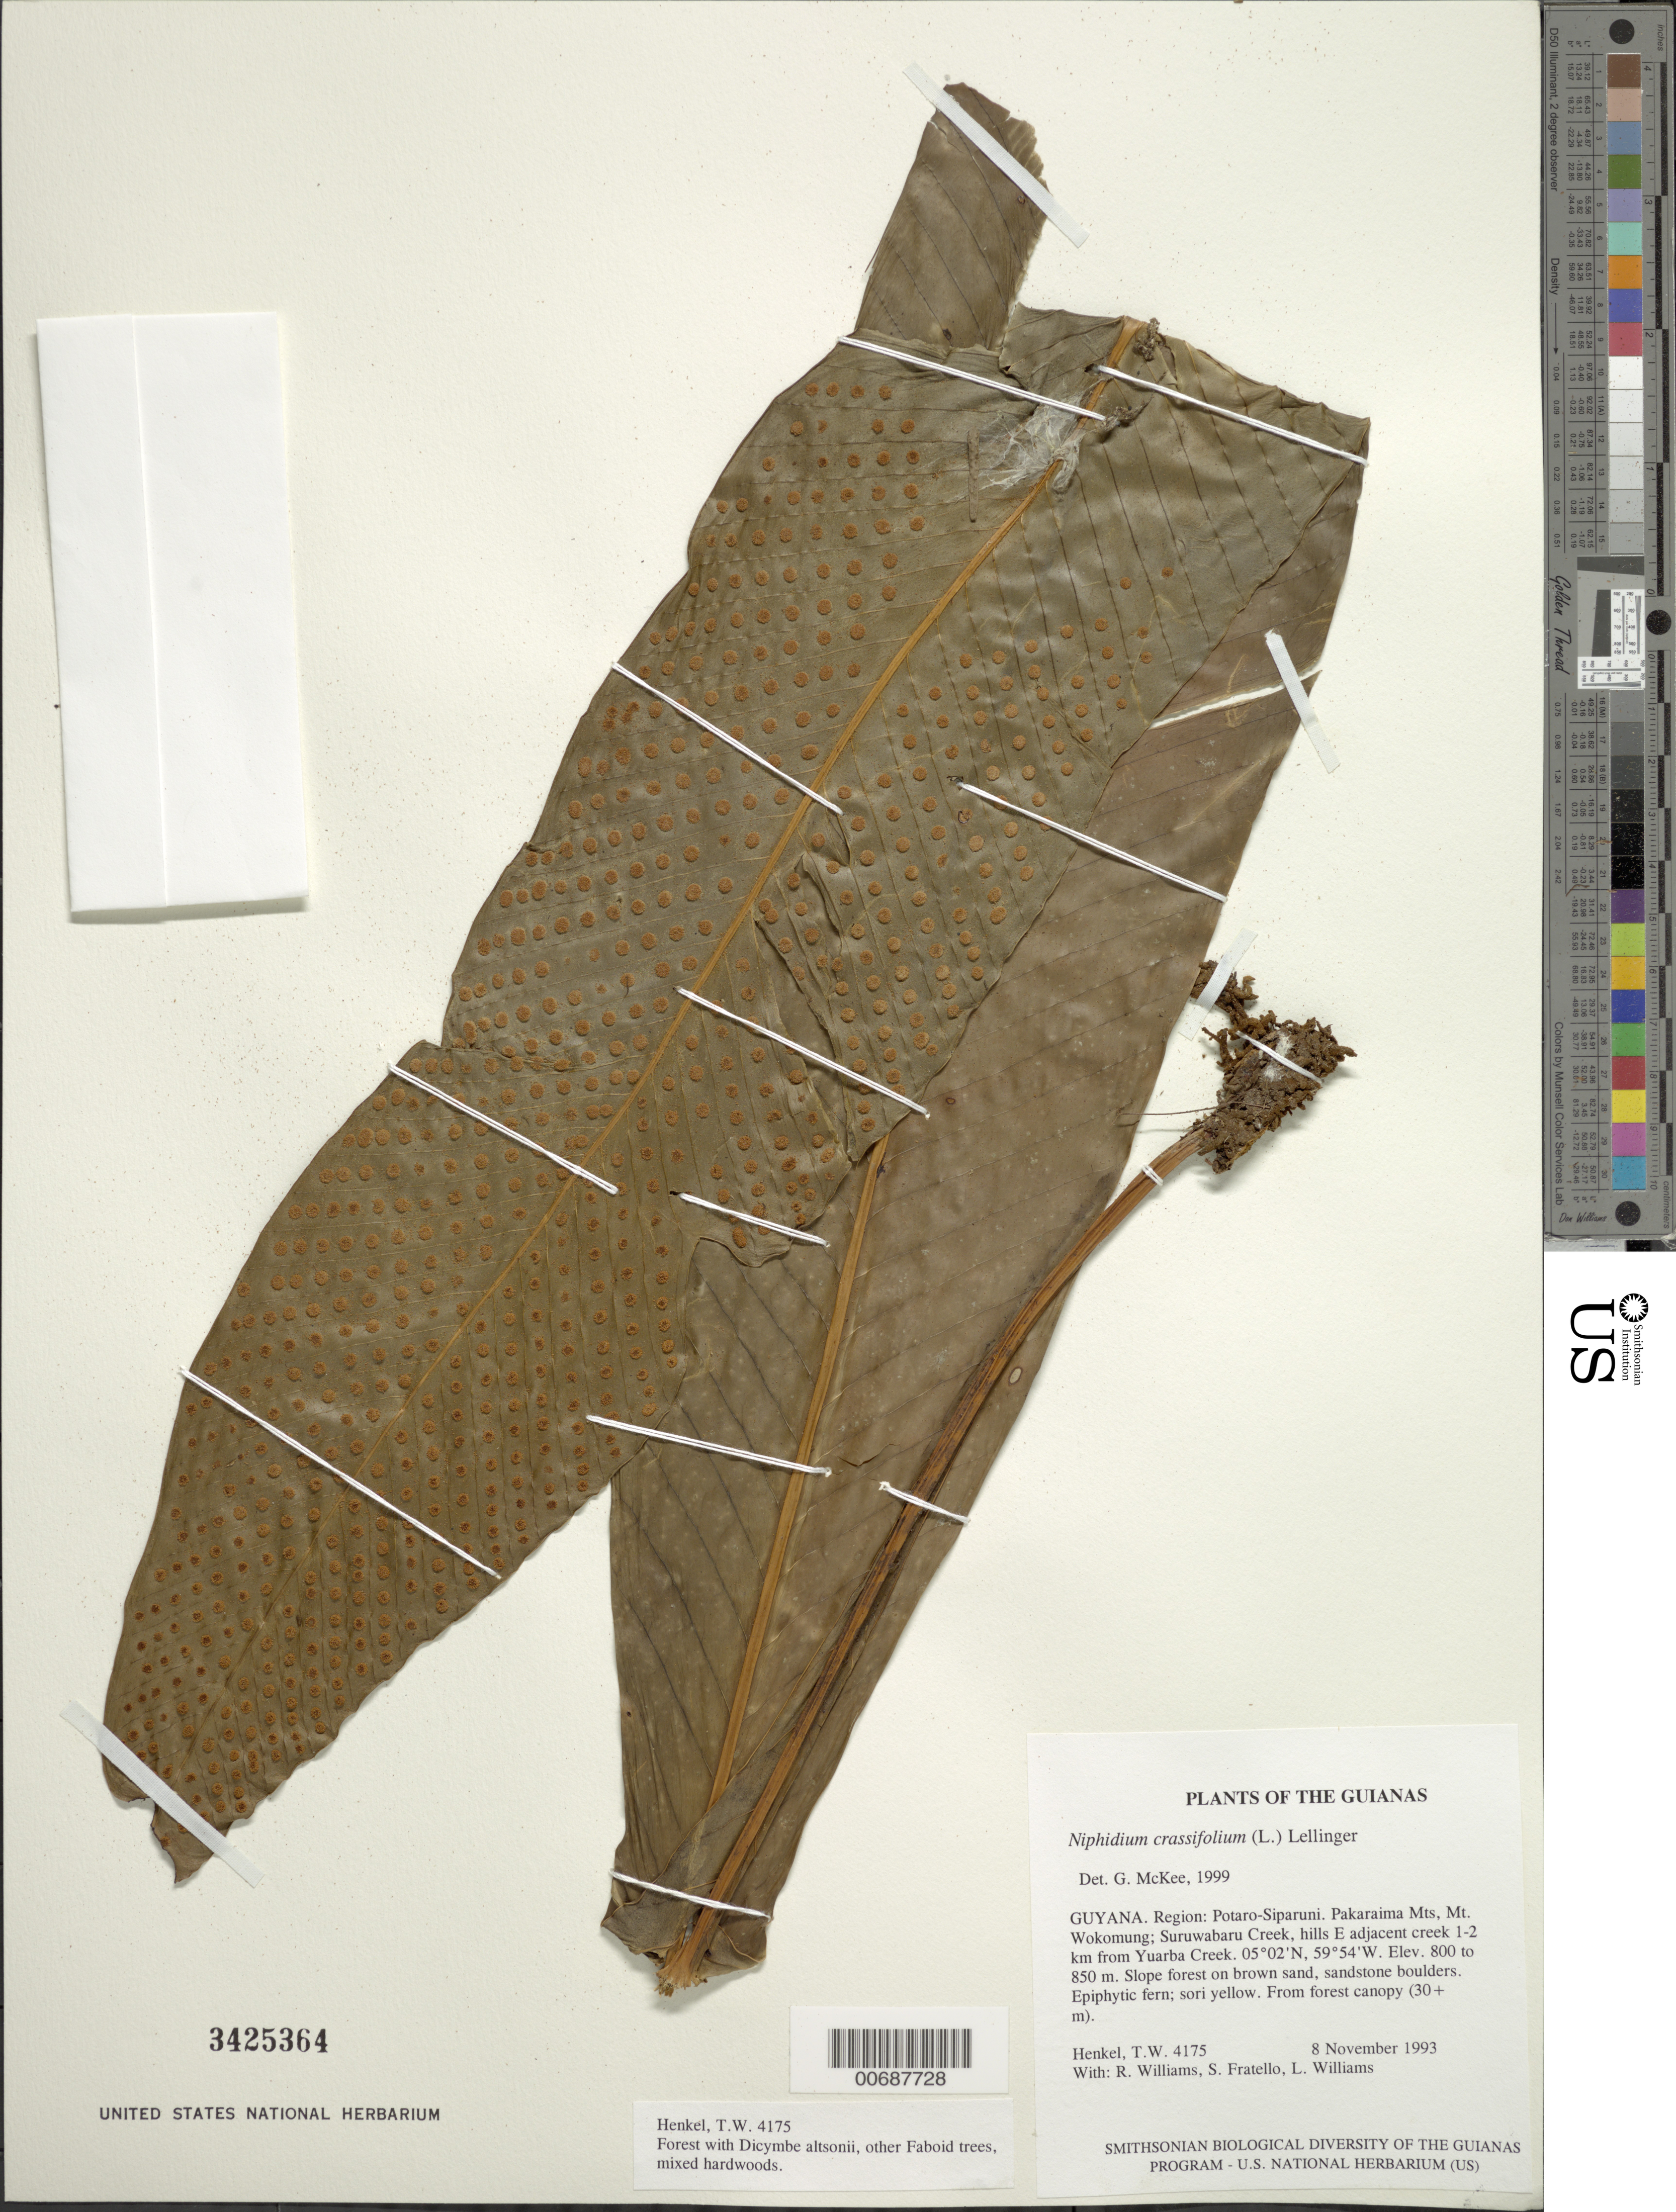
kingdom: Plantae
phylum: Tracheophyta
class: Polypodiopsida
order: Polypodiales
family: Polypodiaceae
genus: Niphidium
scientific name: Niphidium crassifolium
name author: (L.) Lellinger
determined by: McKee, G. S., (US), NMNH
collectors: T. Henkel, R. Williams, S. Fratello & L. Williams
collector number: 4175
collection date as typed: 8 November 1993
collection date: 1993-11-08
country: Guyana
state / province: Potaro-Siparuni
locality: Pakaraima Mts, Mt. Wokomung; Suruwabaru Creek, hills E adjacent creek 1-2 km from Yuarba Creek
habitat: Slope forest on brown sand, sandstone boulders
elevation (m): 800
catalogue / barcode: US 3425364